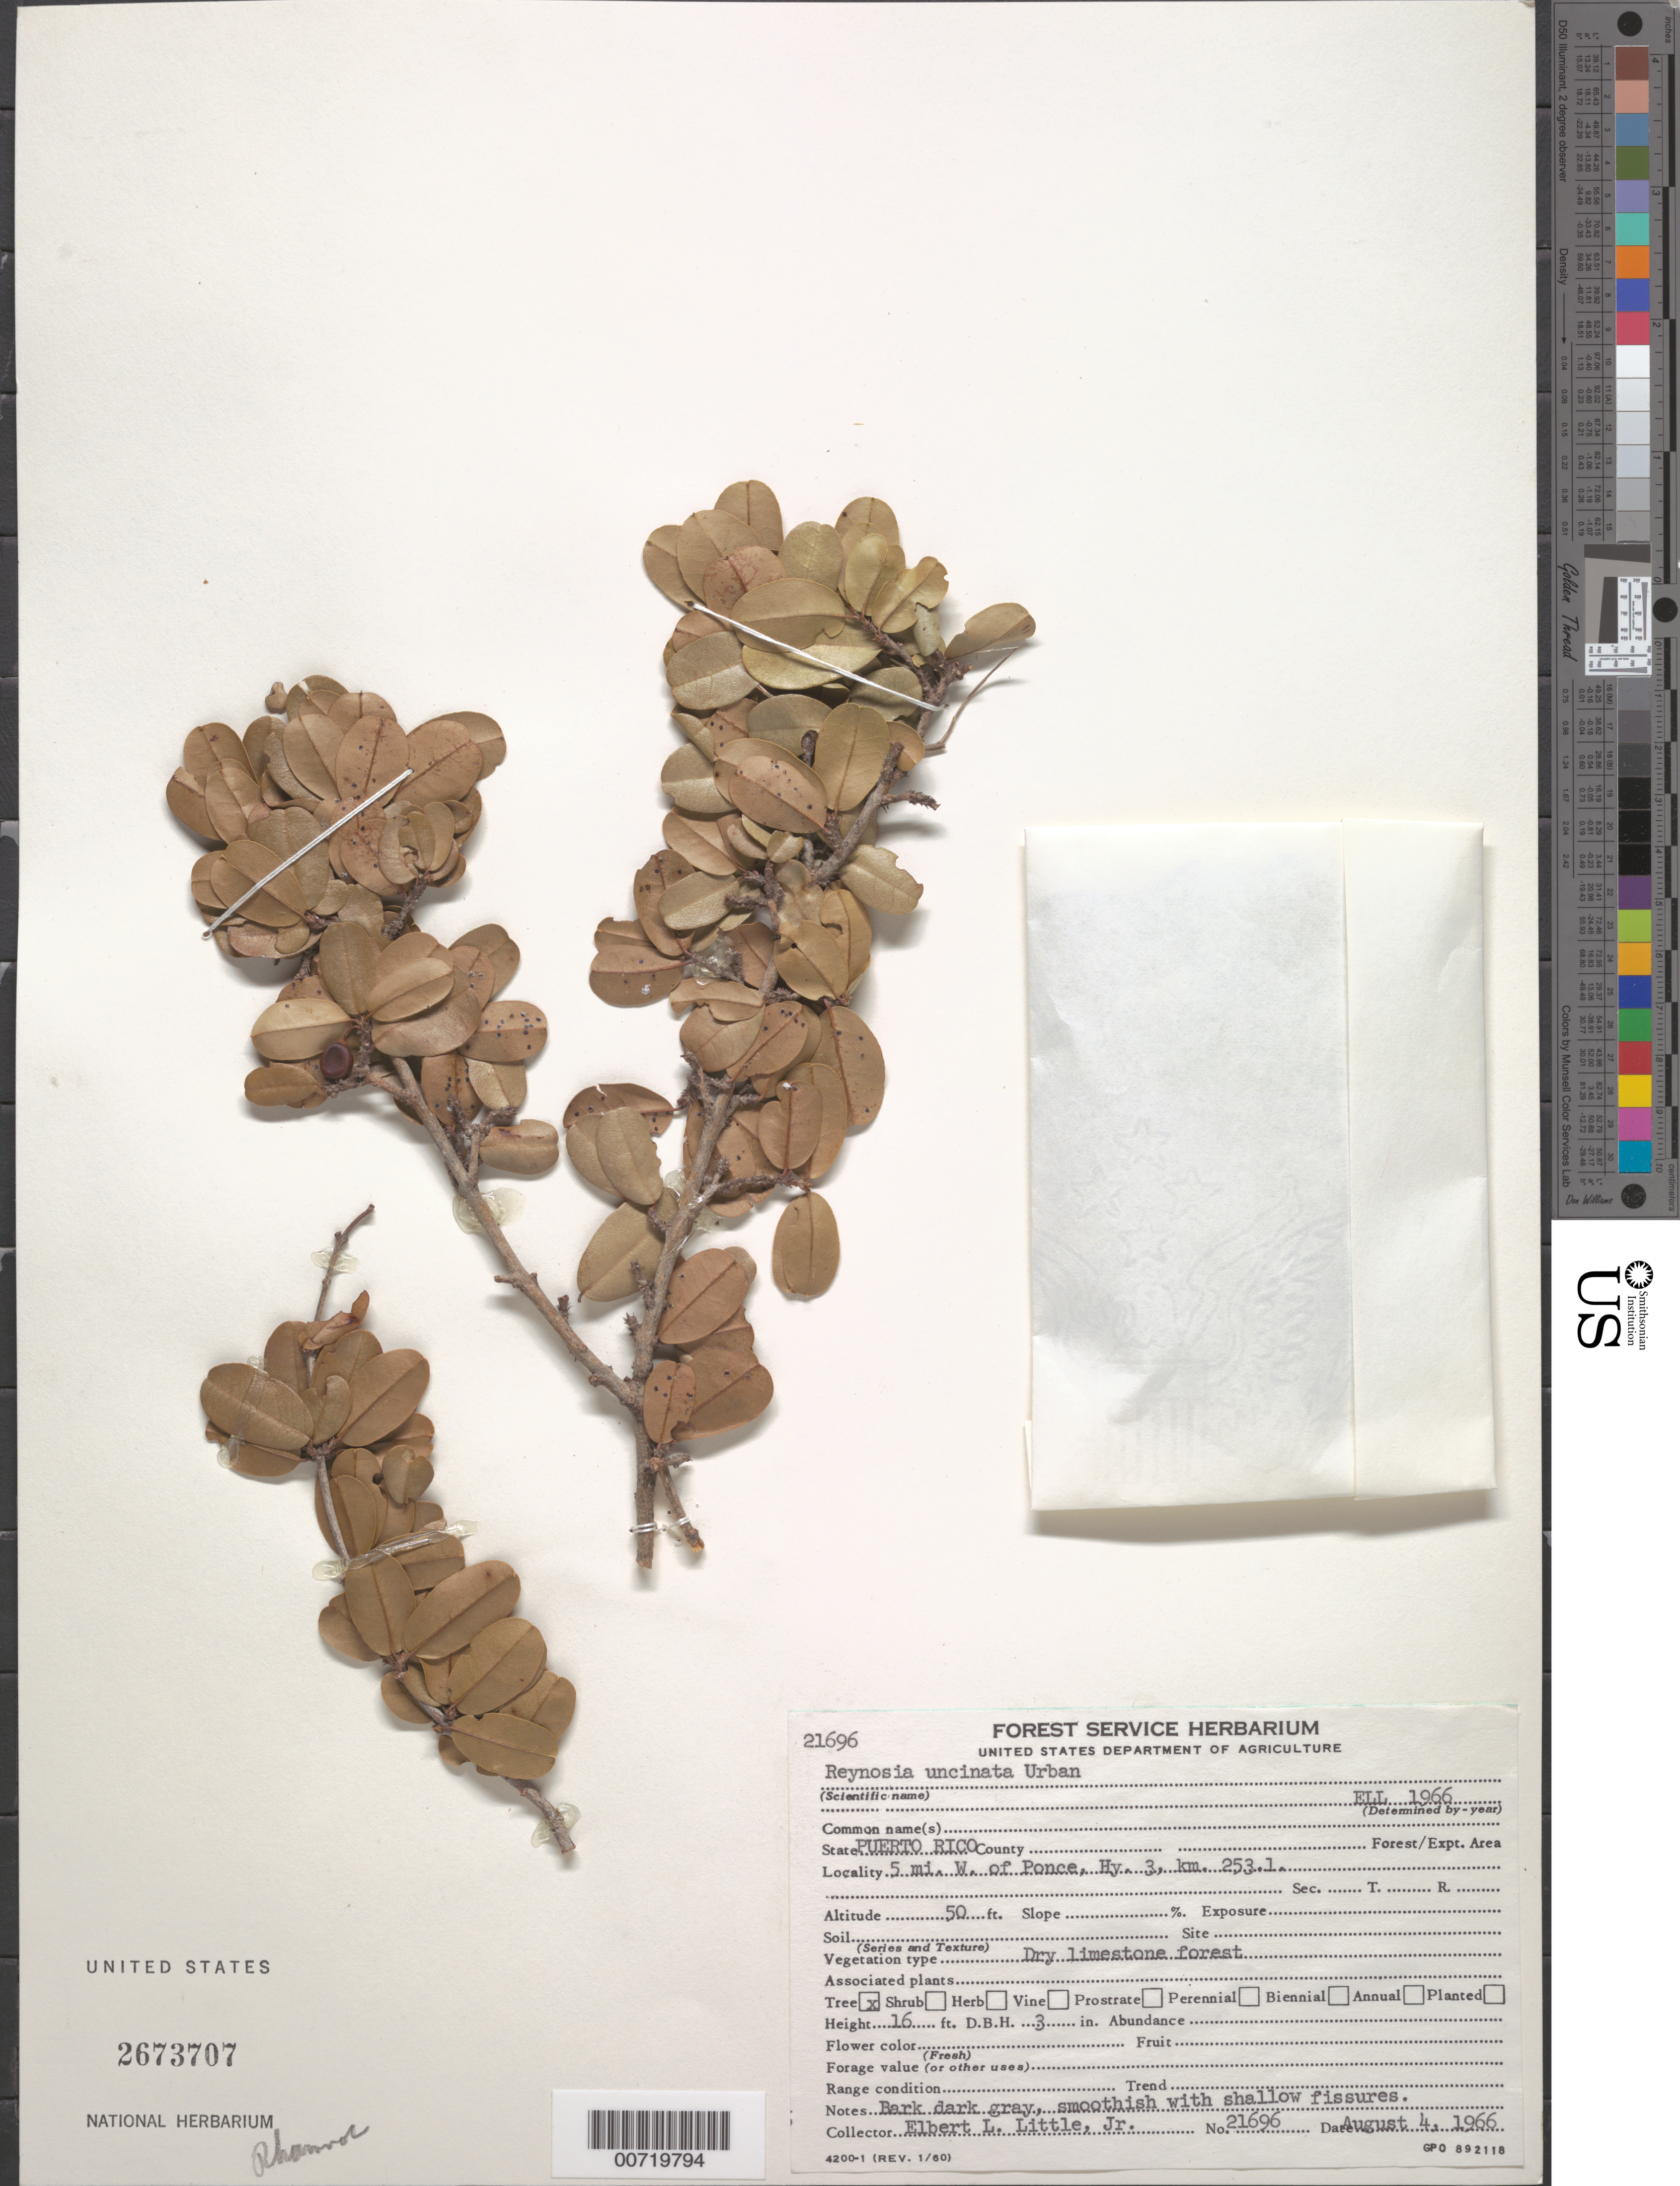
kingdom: Plantae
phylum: Tracheophyta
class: Magnoliopsida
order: Rosales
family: Rhamnaceae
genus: Reynosia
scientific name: Reynosia uncinata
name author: Urb.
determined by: Little, Elbert L., Jr., (FSSR), United States Department of Agriculture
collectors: E. L. Little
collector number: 21696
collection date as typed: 04 Aug 1966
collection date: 1966-08-04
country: Puerto Rico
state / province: Ponce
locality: Ponce, 5 mi W of, hwy3, km 253.1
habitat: Dry limestone forest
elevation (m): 15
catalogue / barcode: US 2673707